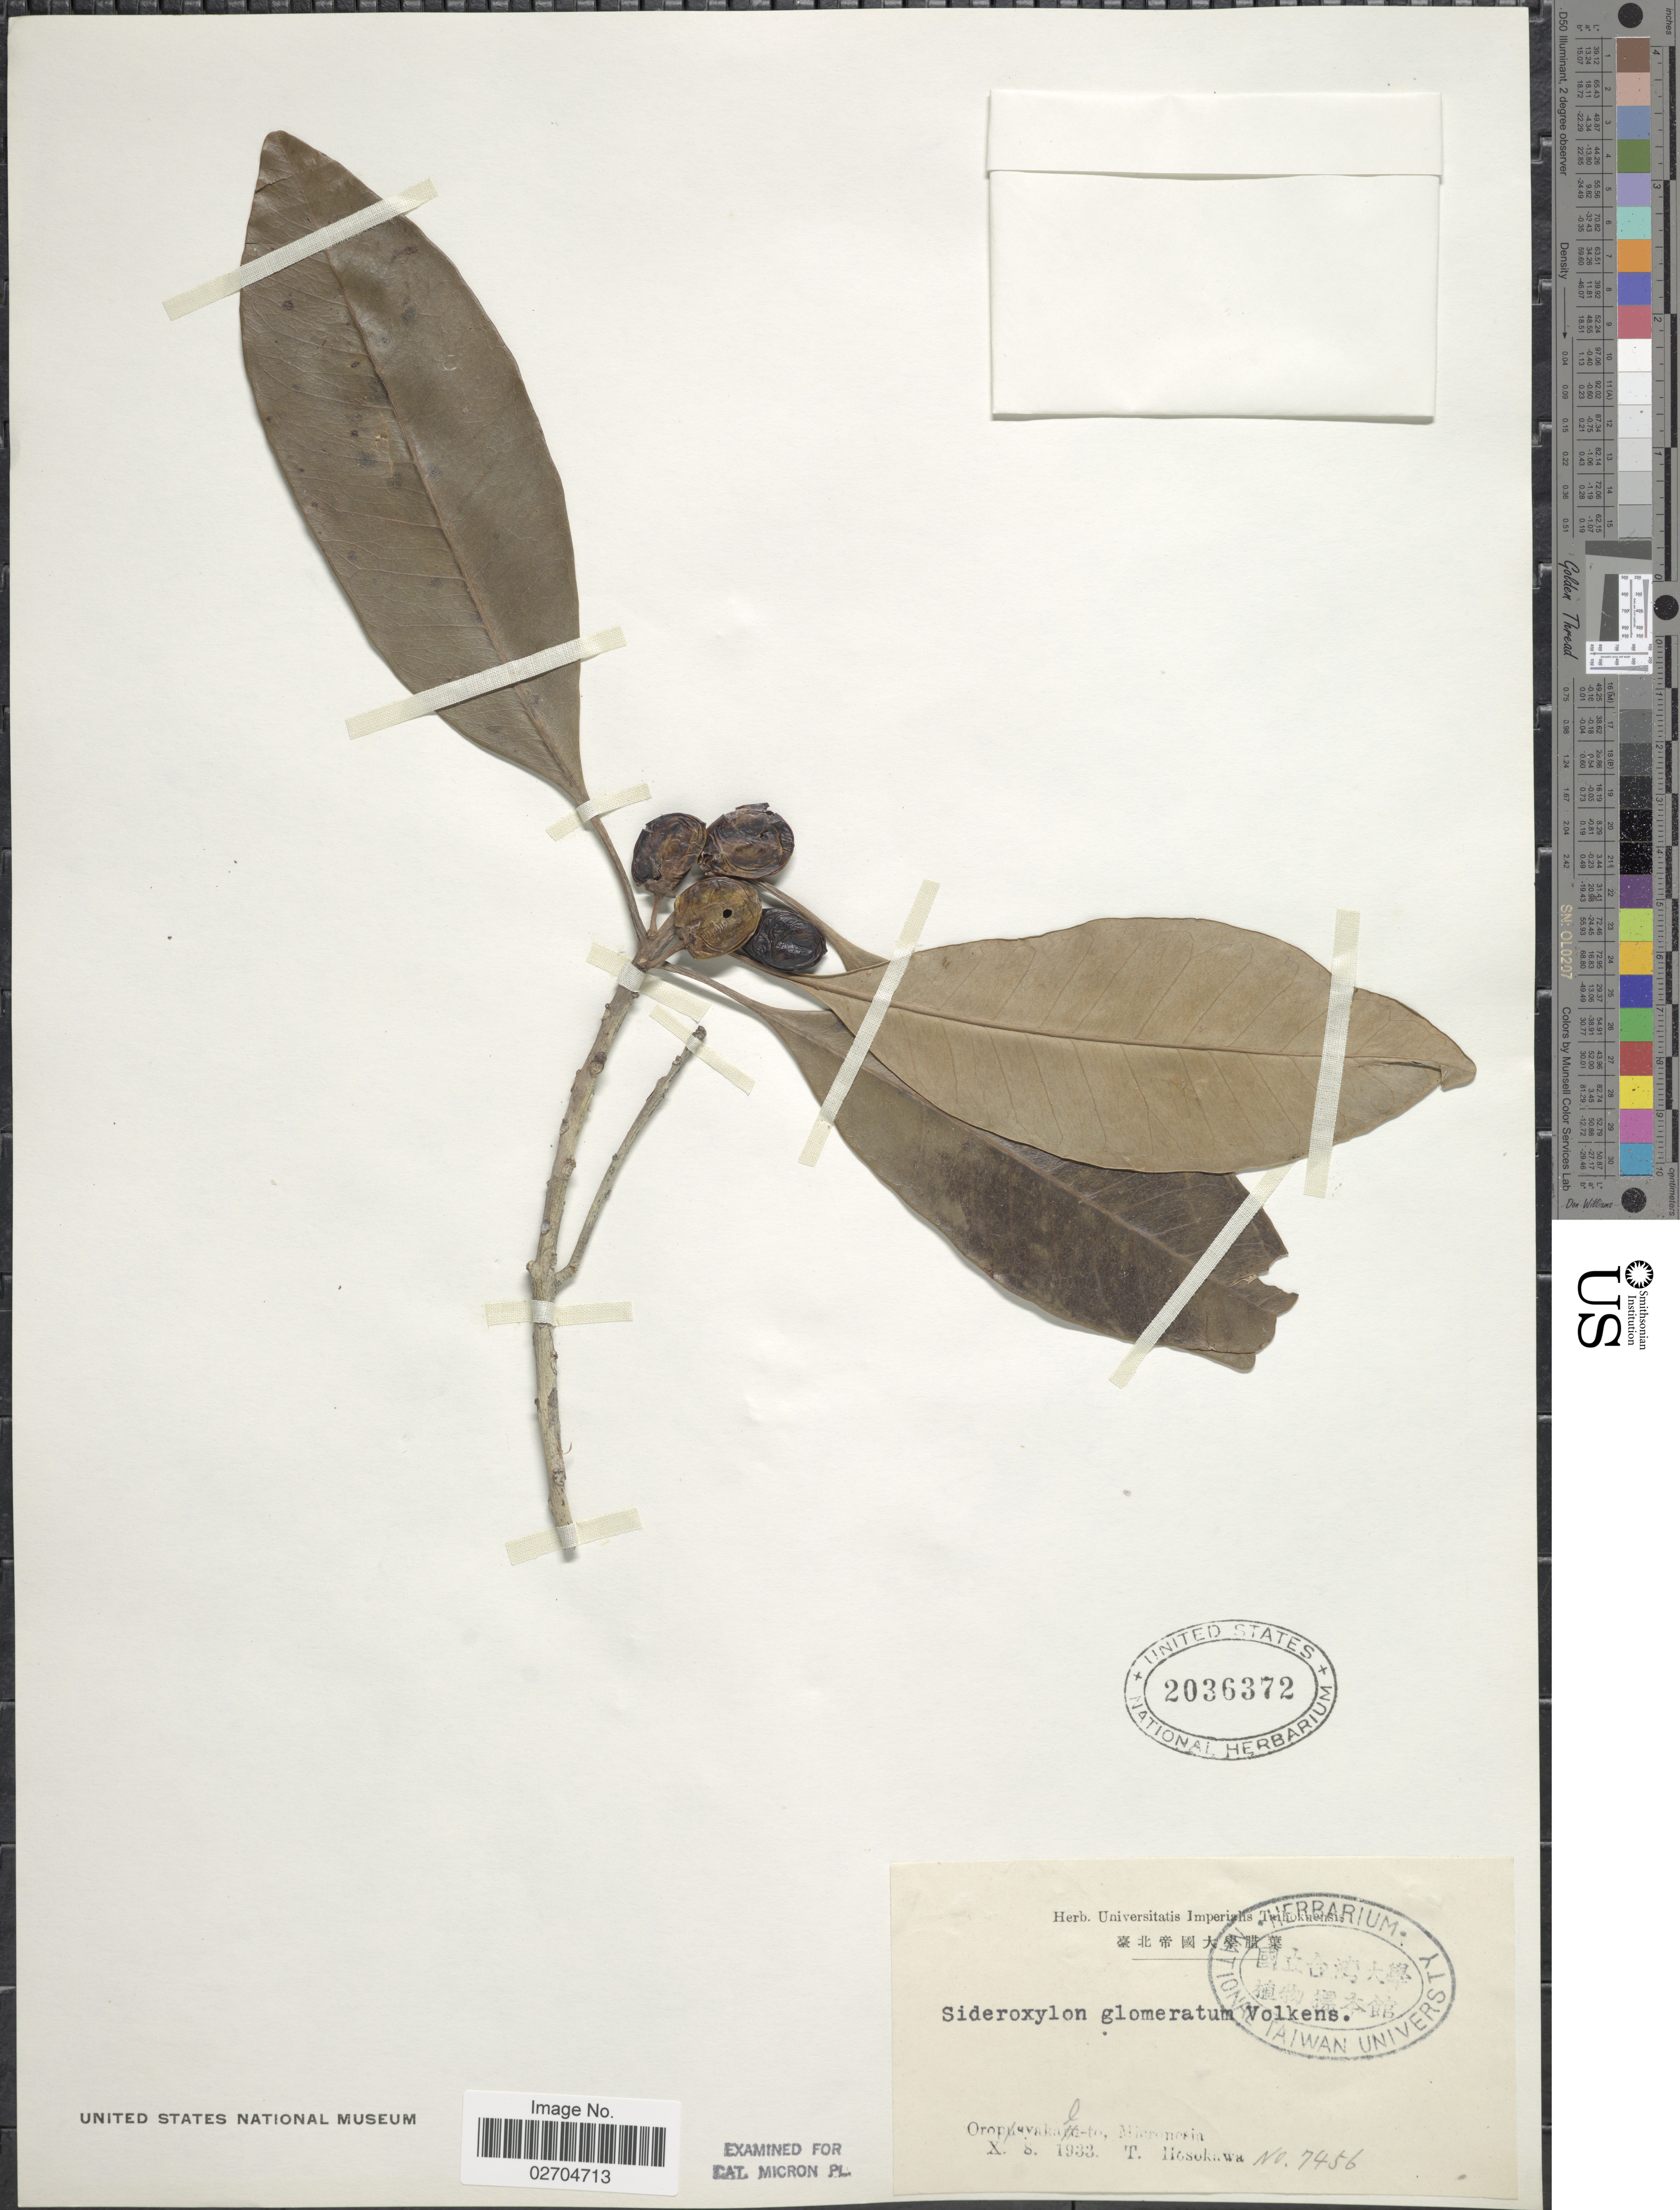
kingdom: Plantae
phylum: Tracheophyta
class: Magnoliopsida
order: Ericales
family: Sapotaceae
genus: Planchonella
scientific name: Planchonella obovata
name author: (R. Br.) Pierre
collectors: T. Hosokawa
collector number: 7456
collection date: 1933-10-08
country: Micronesia, Federated States of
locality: Oropsyakal-to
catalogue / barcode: US 2036372